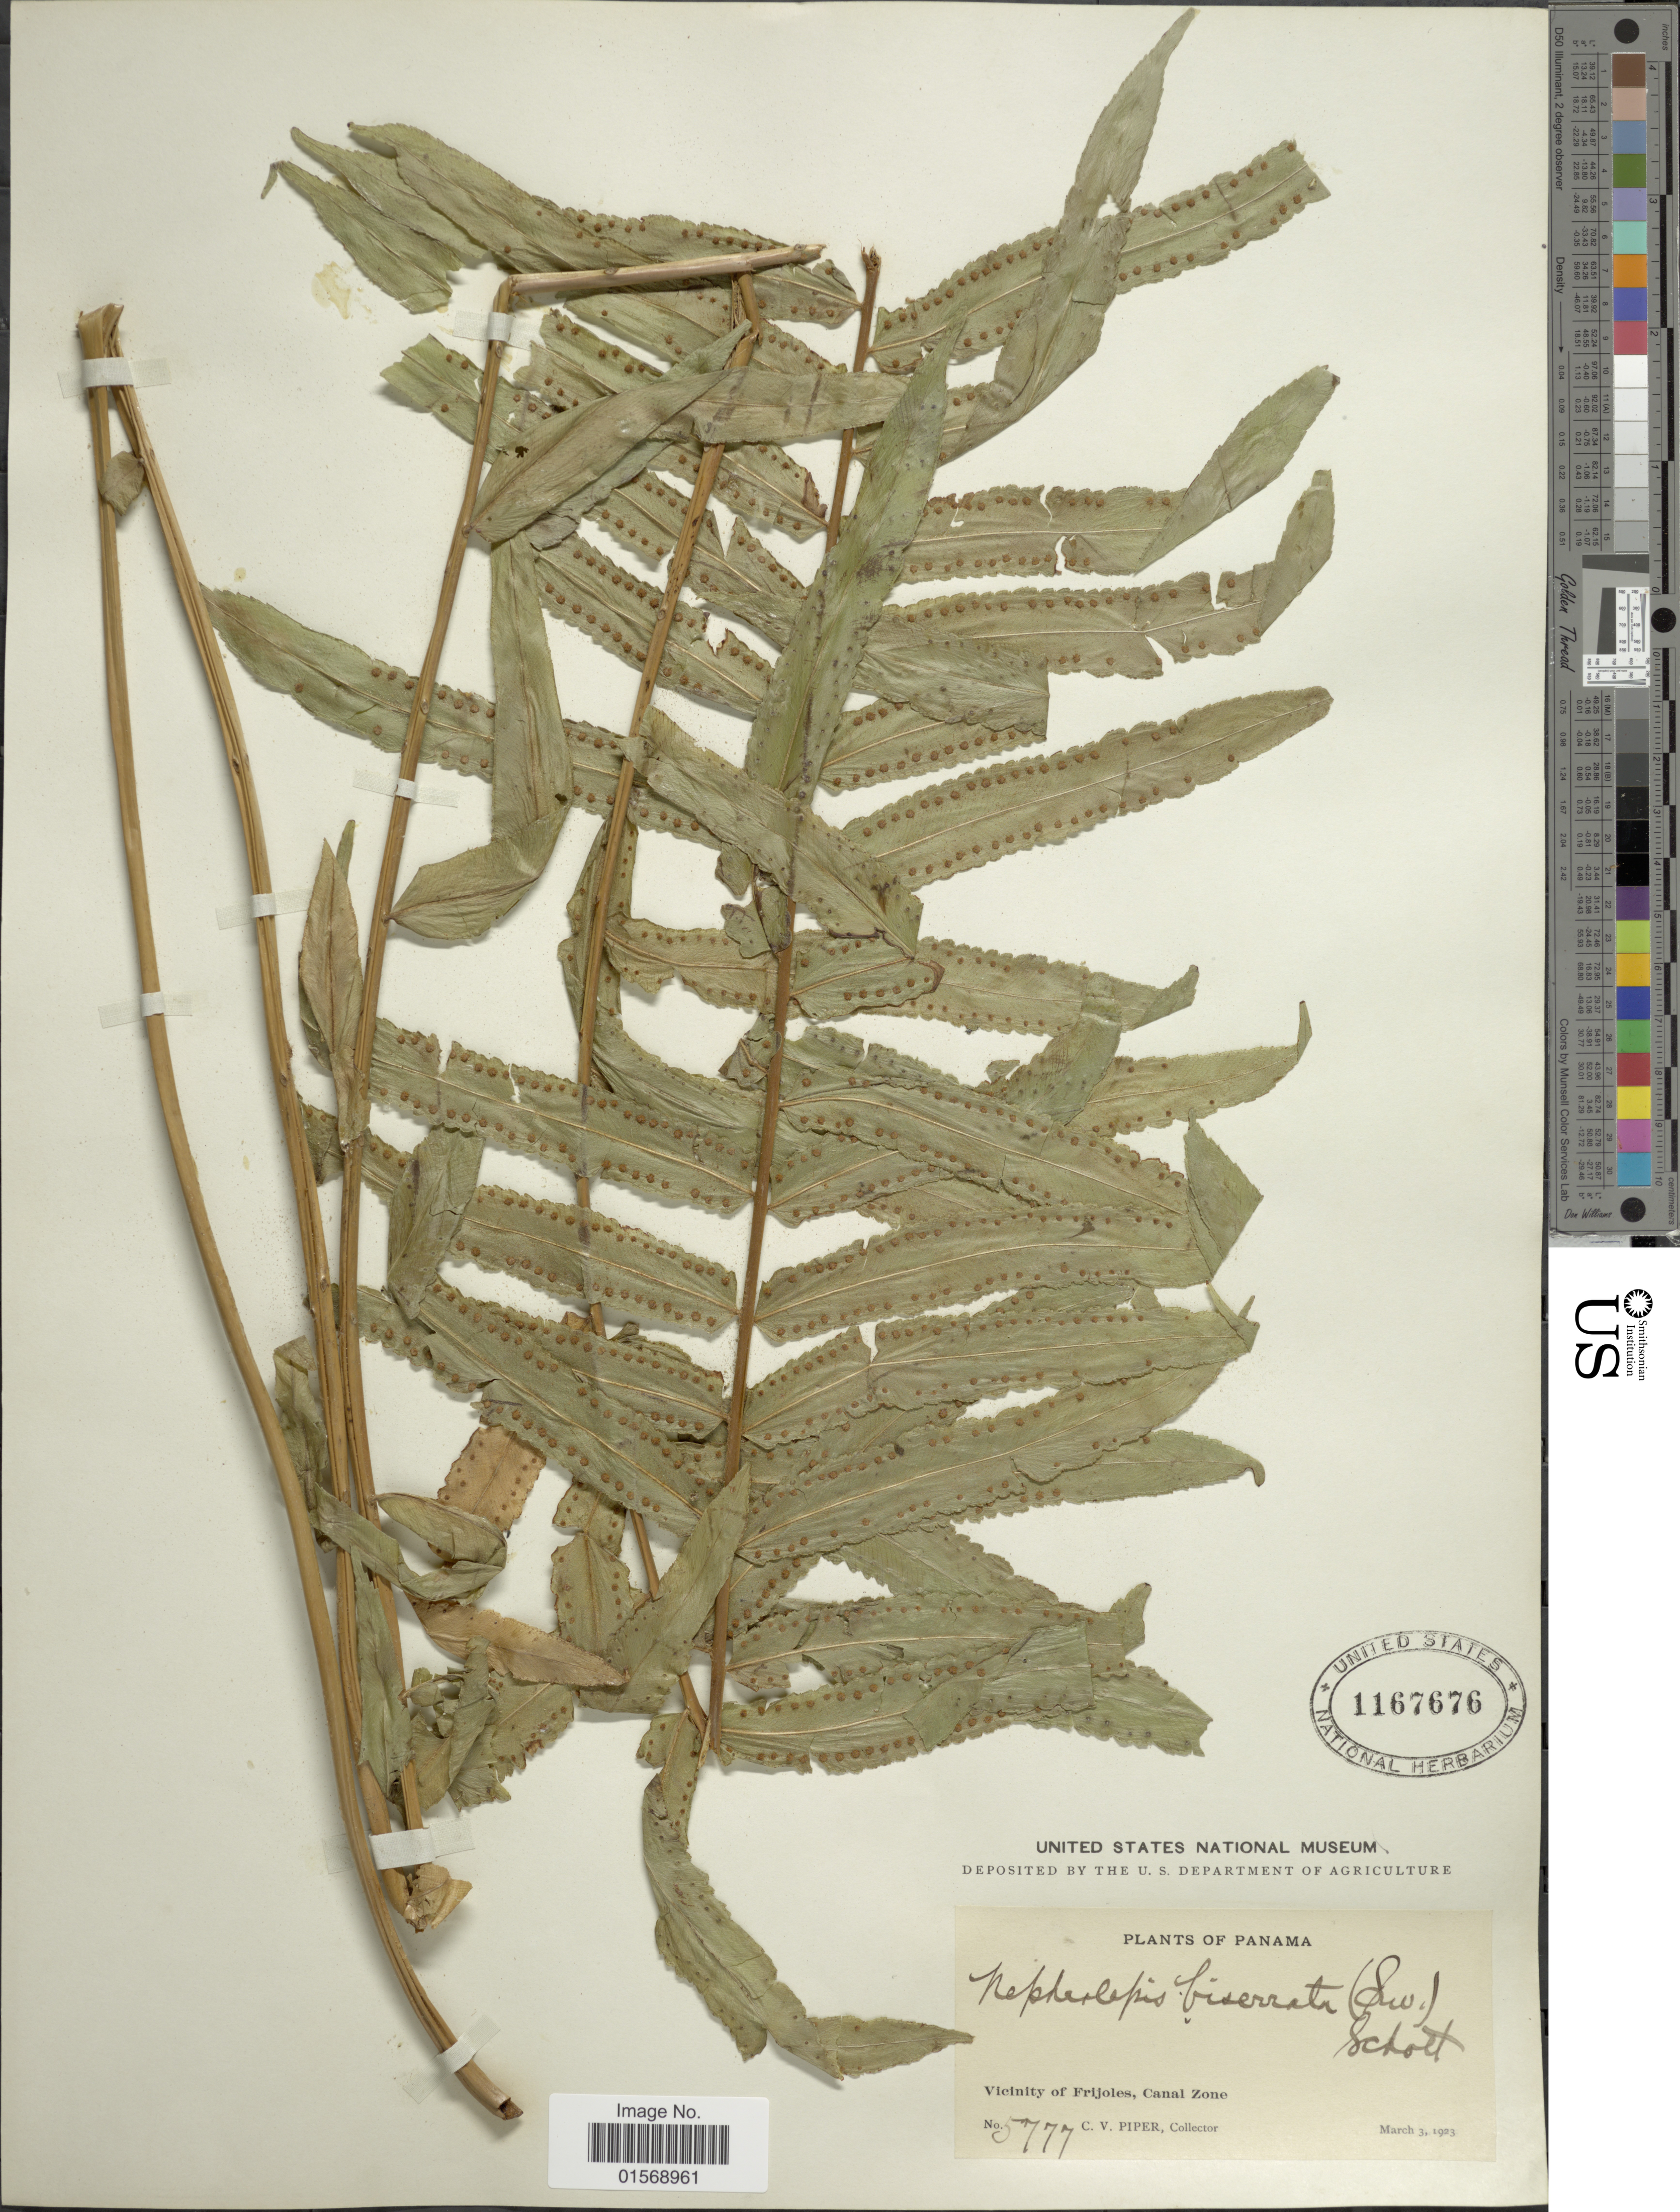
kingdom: Plantae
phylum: Tracheophyta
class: Polypodiopsida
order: Polypodiales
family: Nephrolepidaceae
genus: Nephrolepis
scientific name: Nephrolepis biserrata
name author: (Sw.) Schott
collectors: C. V. Piper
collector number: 5777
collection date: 1923-03-03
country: Panama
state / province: Colón / Panamá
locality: Panama, Vicinity of Frijoles, Canal Zone.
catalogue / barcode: US 1167676